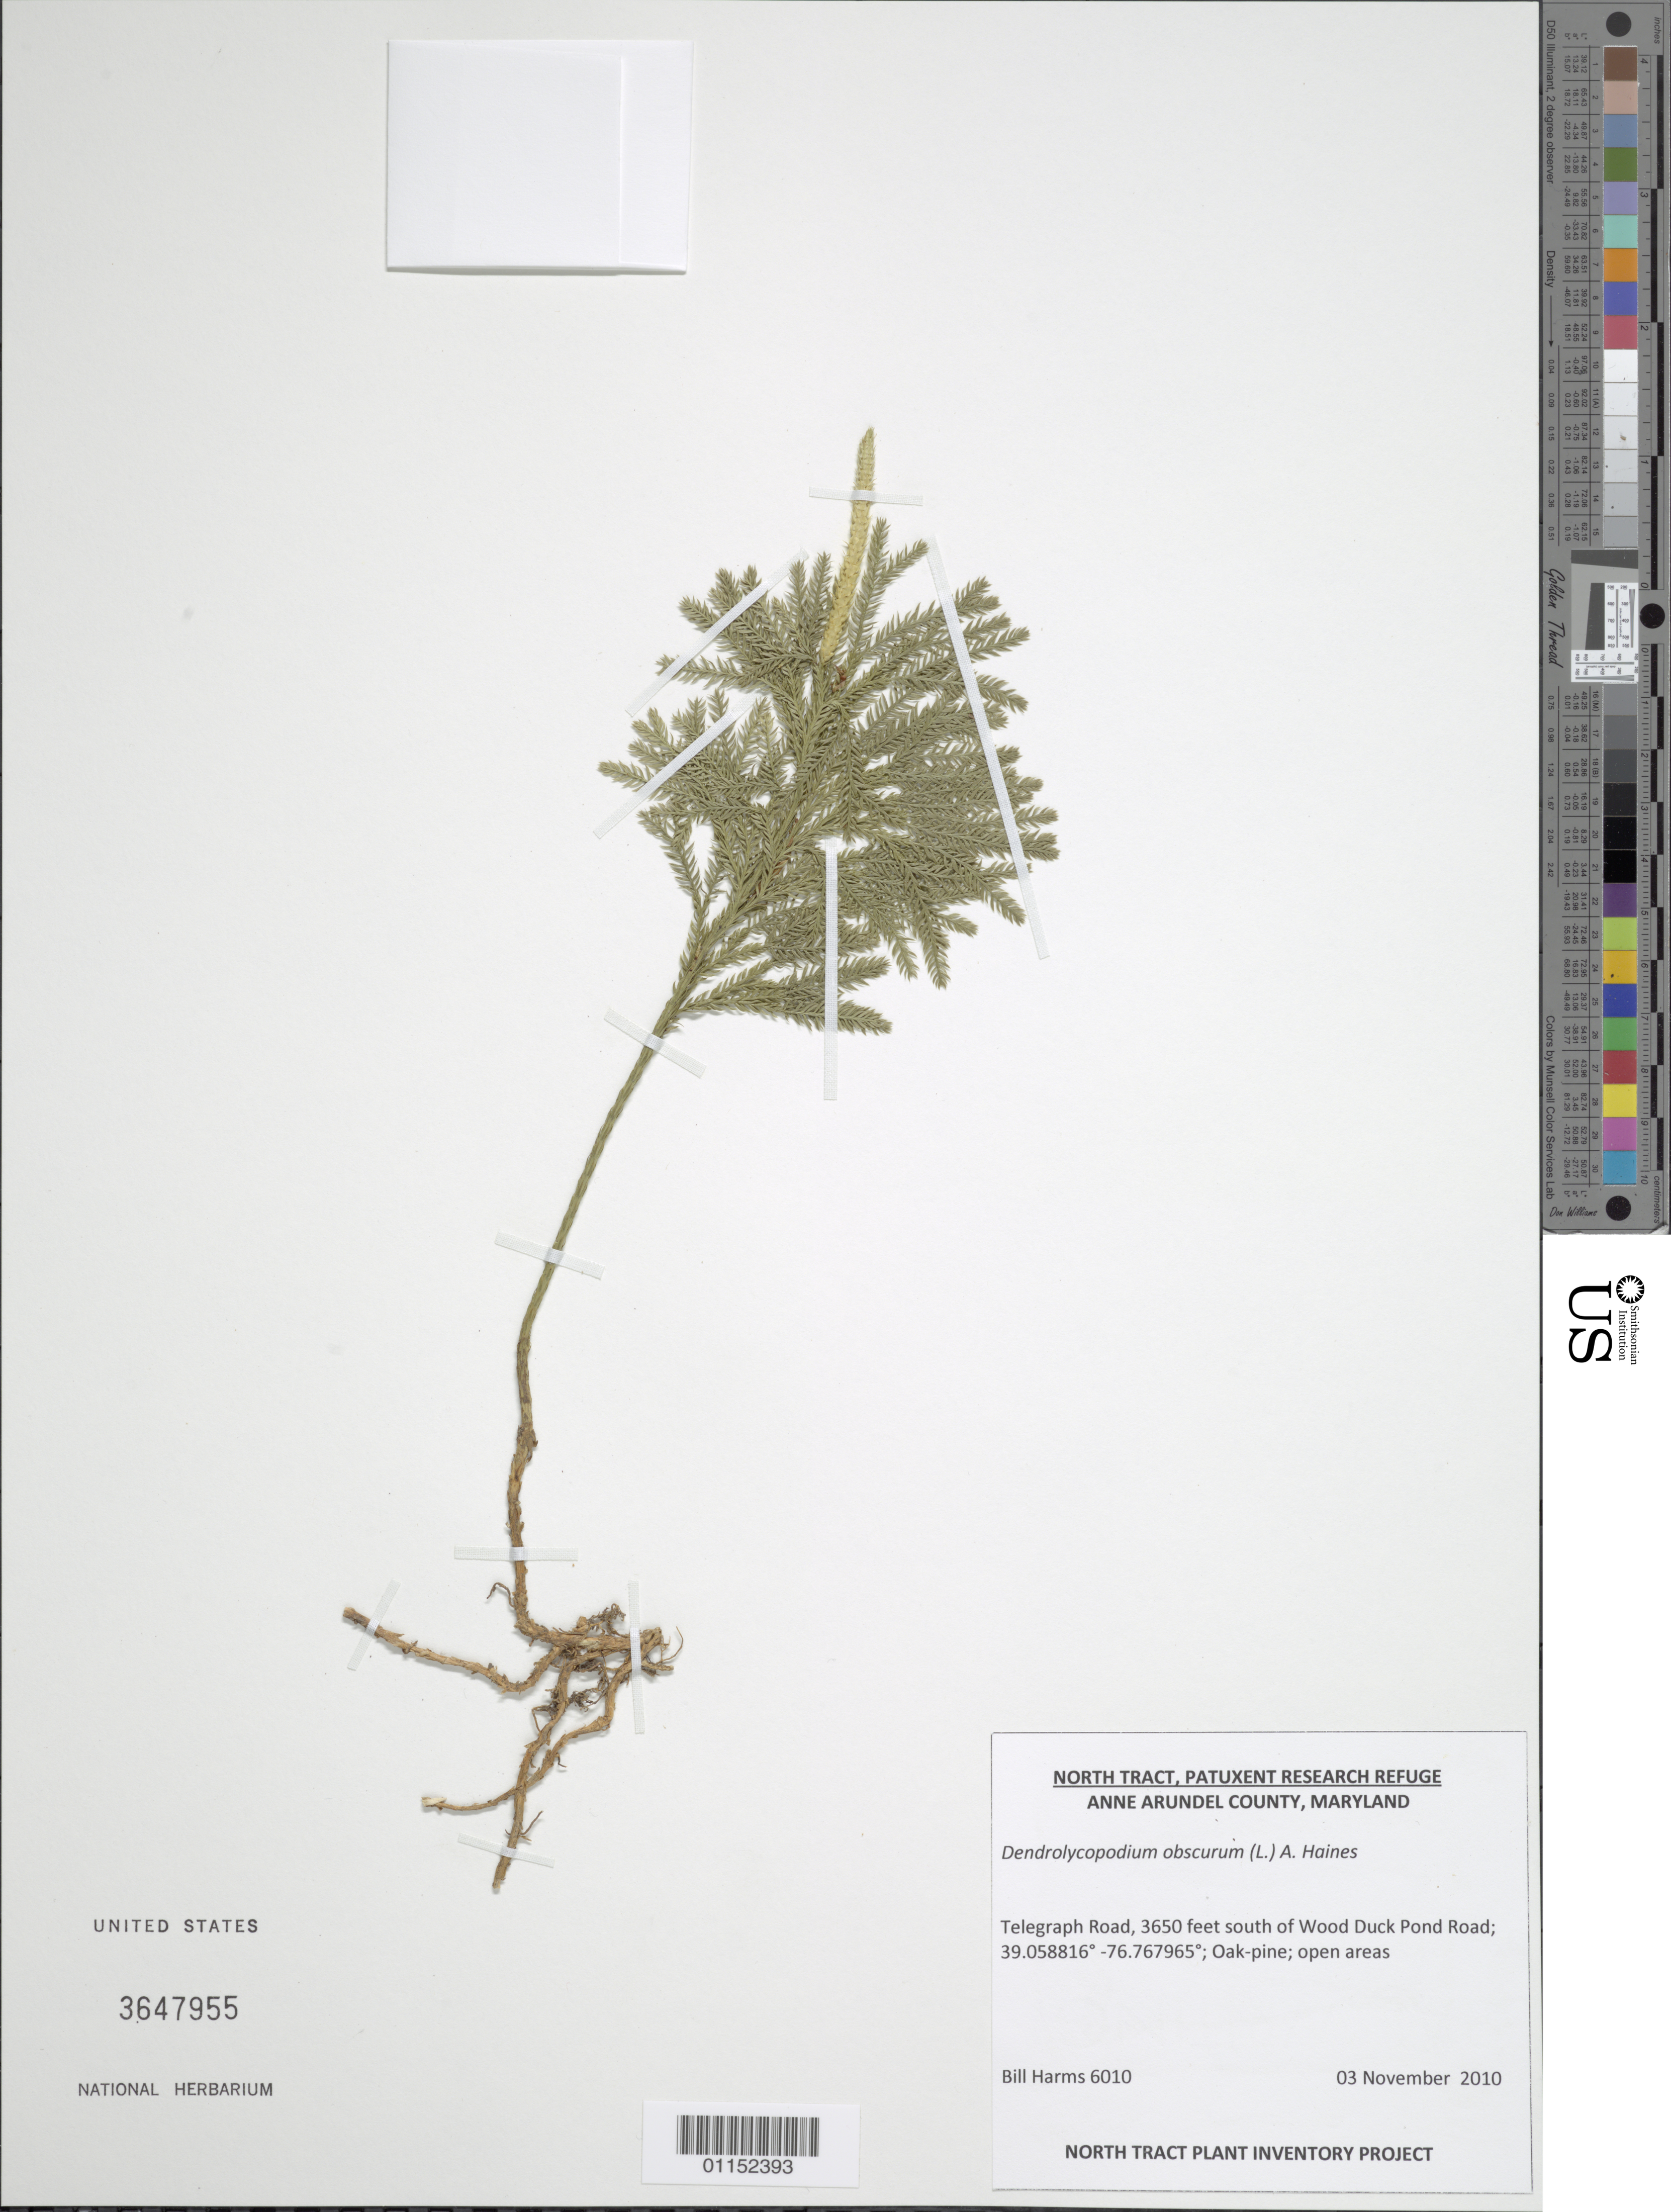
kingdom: Plantae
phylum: Tracheophyta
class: Lycopodiopsida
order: Lycopodiales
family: Lycopodiaceae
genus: Dendrolycopodium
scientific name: Dendrolycopodium obscurum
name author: (L.) A. Haines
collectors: B. Harms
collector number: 6010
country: United States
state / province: Maryland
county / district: Anne Arundel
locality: North Tract, Patuxent Research Refuge, Telegraph Road, 3650 ft S of Wood Duck Pond Road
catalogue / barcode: US 3647955